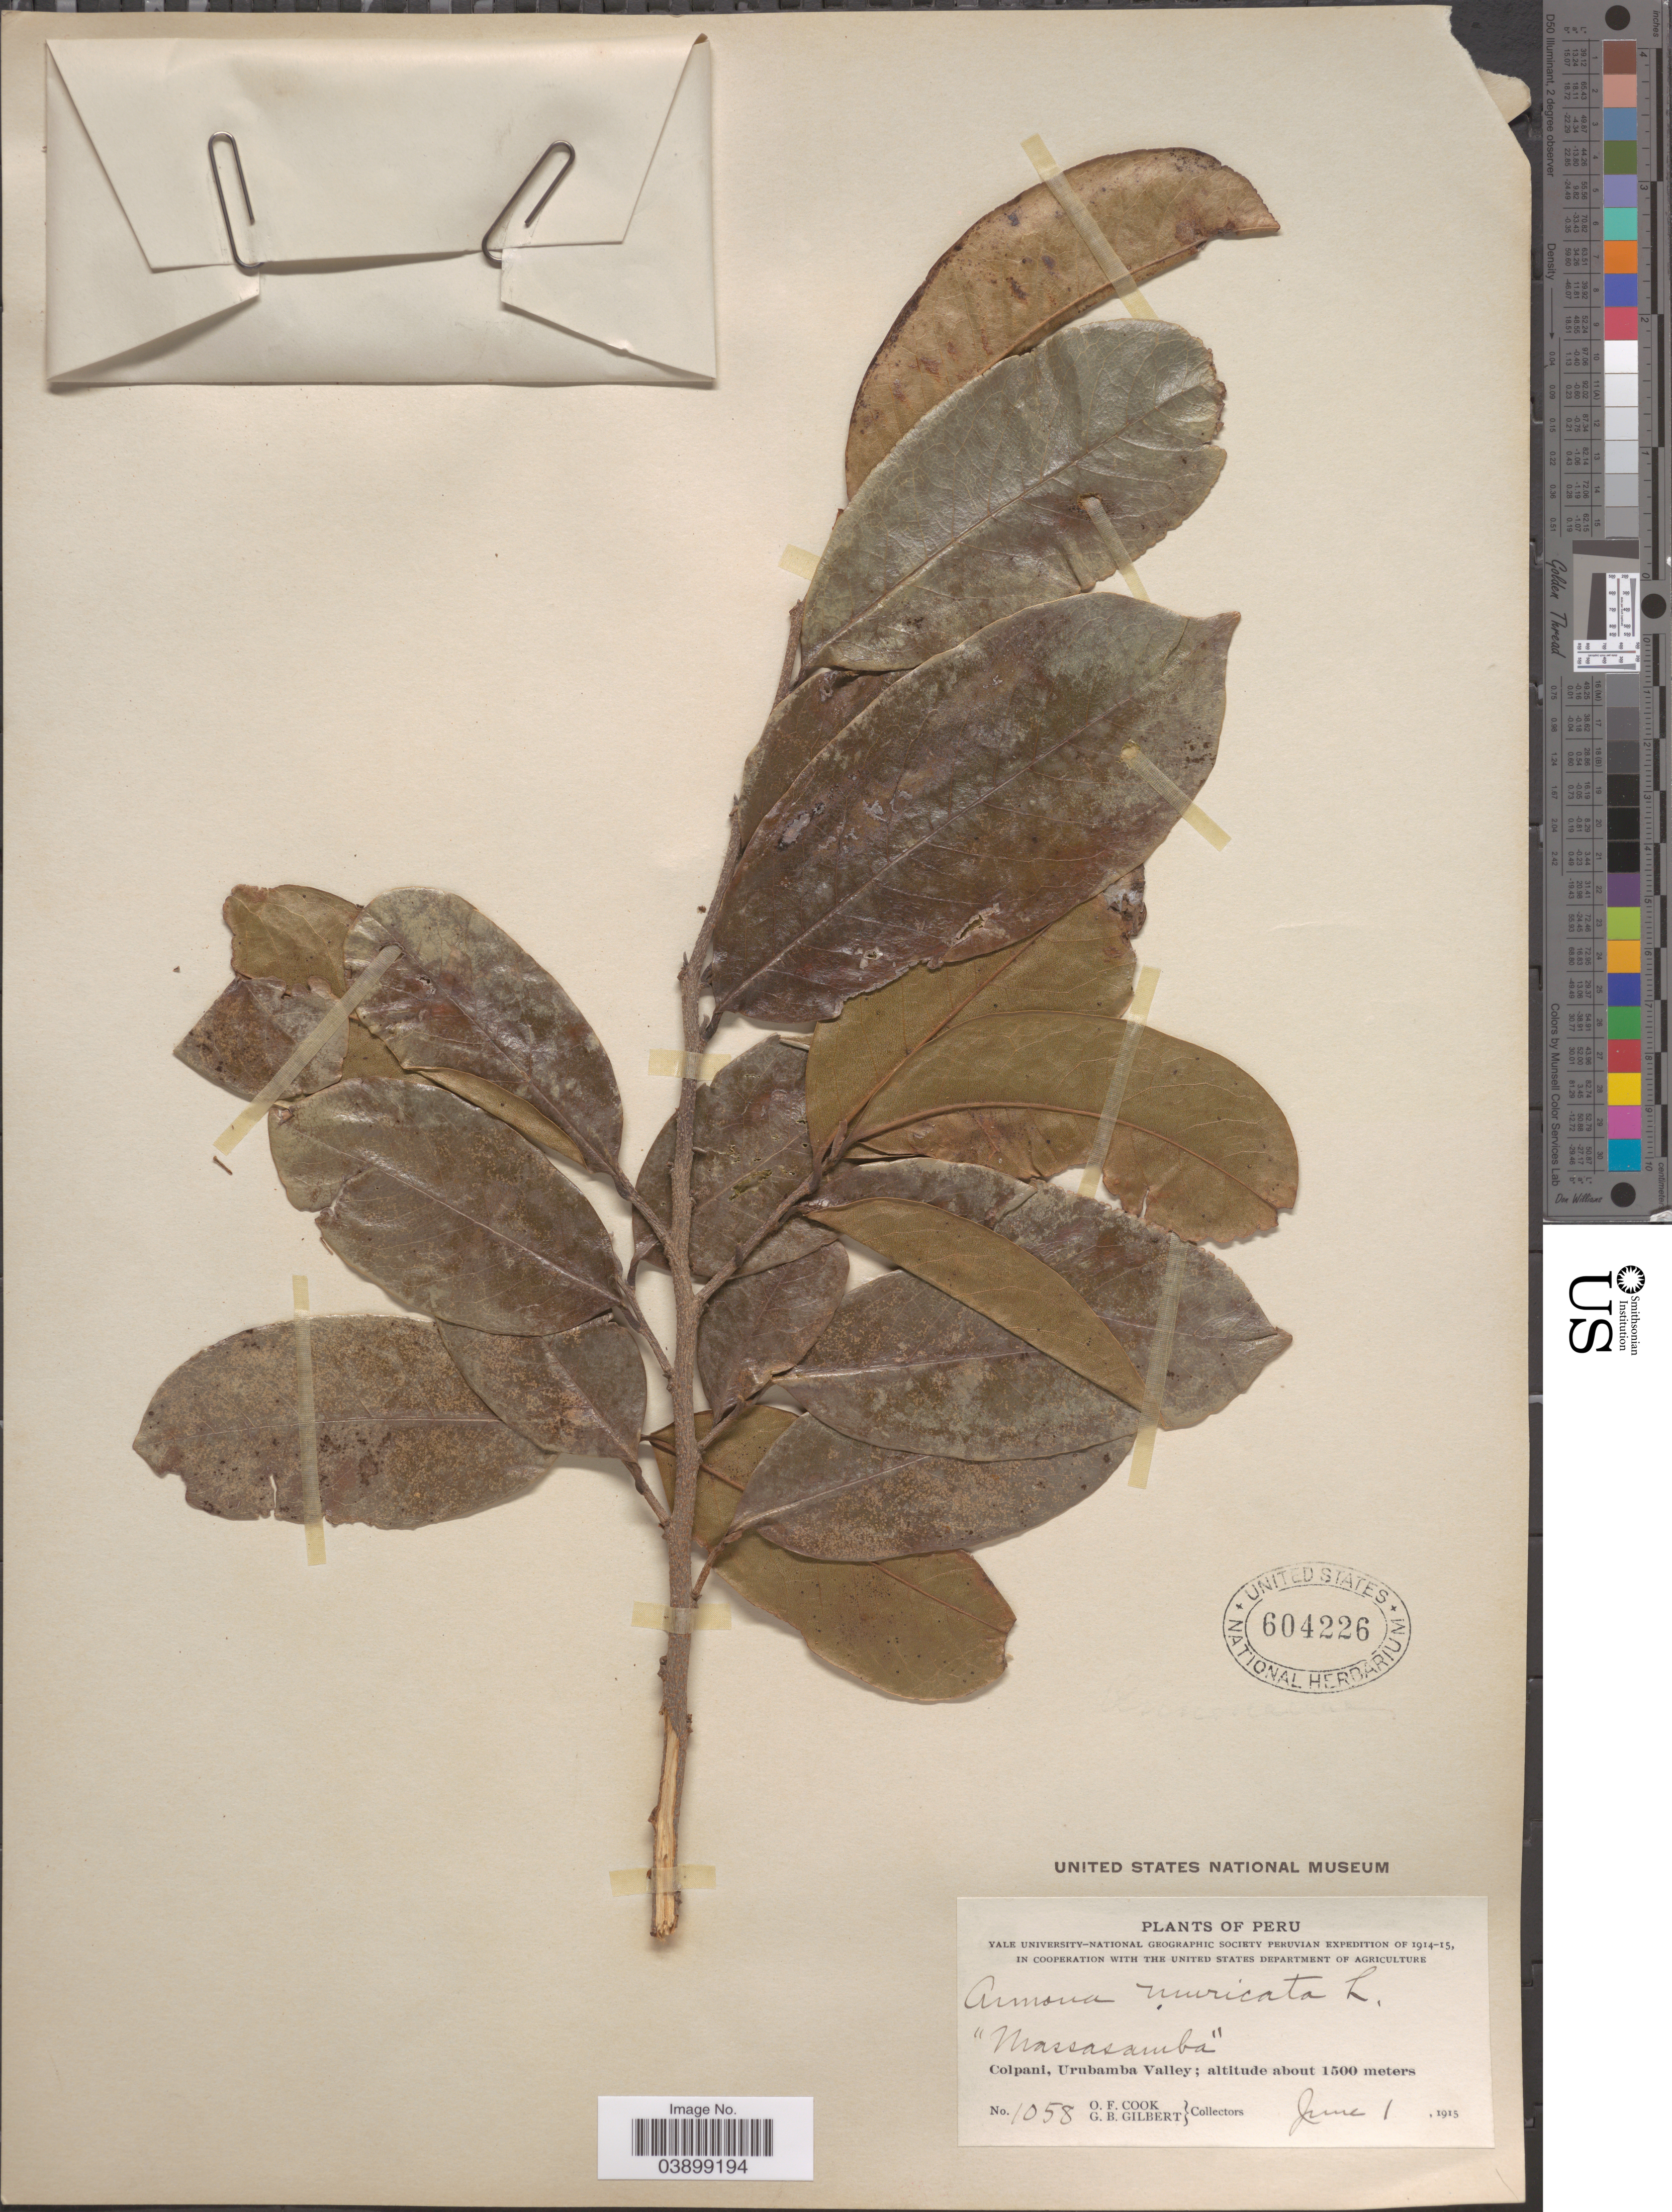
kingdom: Plantae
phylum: Tracheophyta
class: Magnoliopsida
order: Magnoliales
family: Annonaceae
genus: Annona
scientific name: Annona muricata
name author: L.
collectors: O. F. Cook & G. B. Gilbert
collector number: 1058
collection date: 1915-06-01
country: Peru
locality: Colpani, Urubamba Valley.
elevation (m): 1500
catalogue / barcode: US 604226